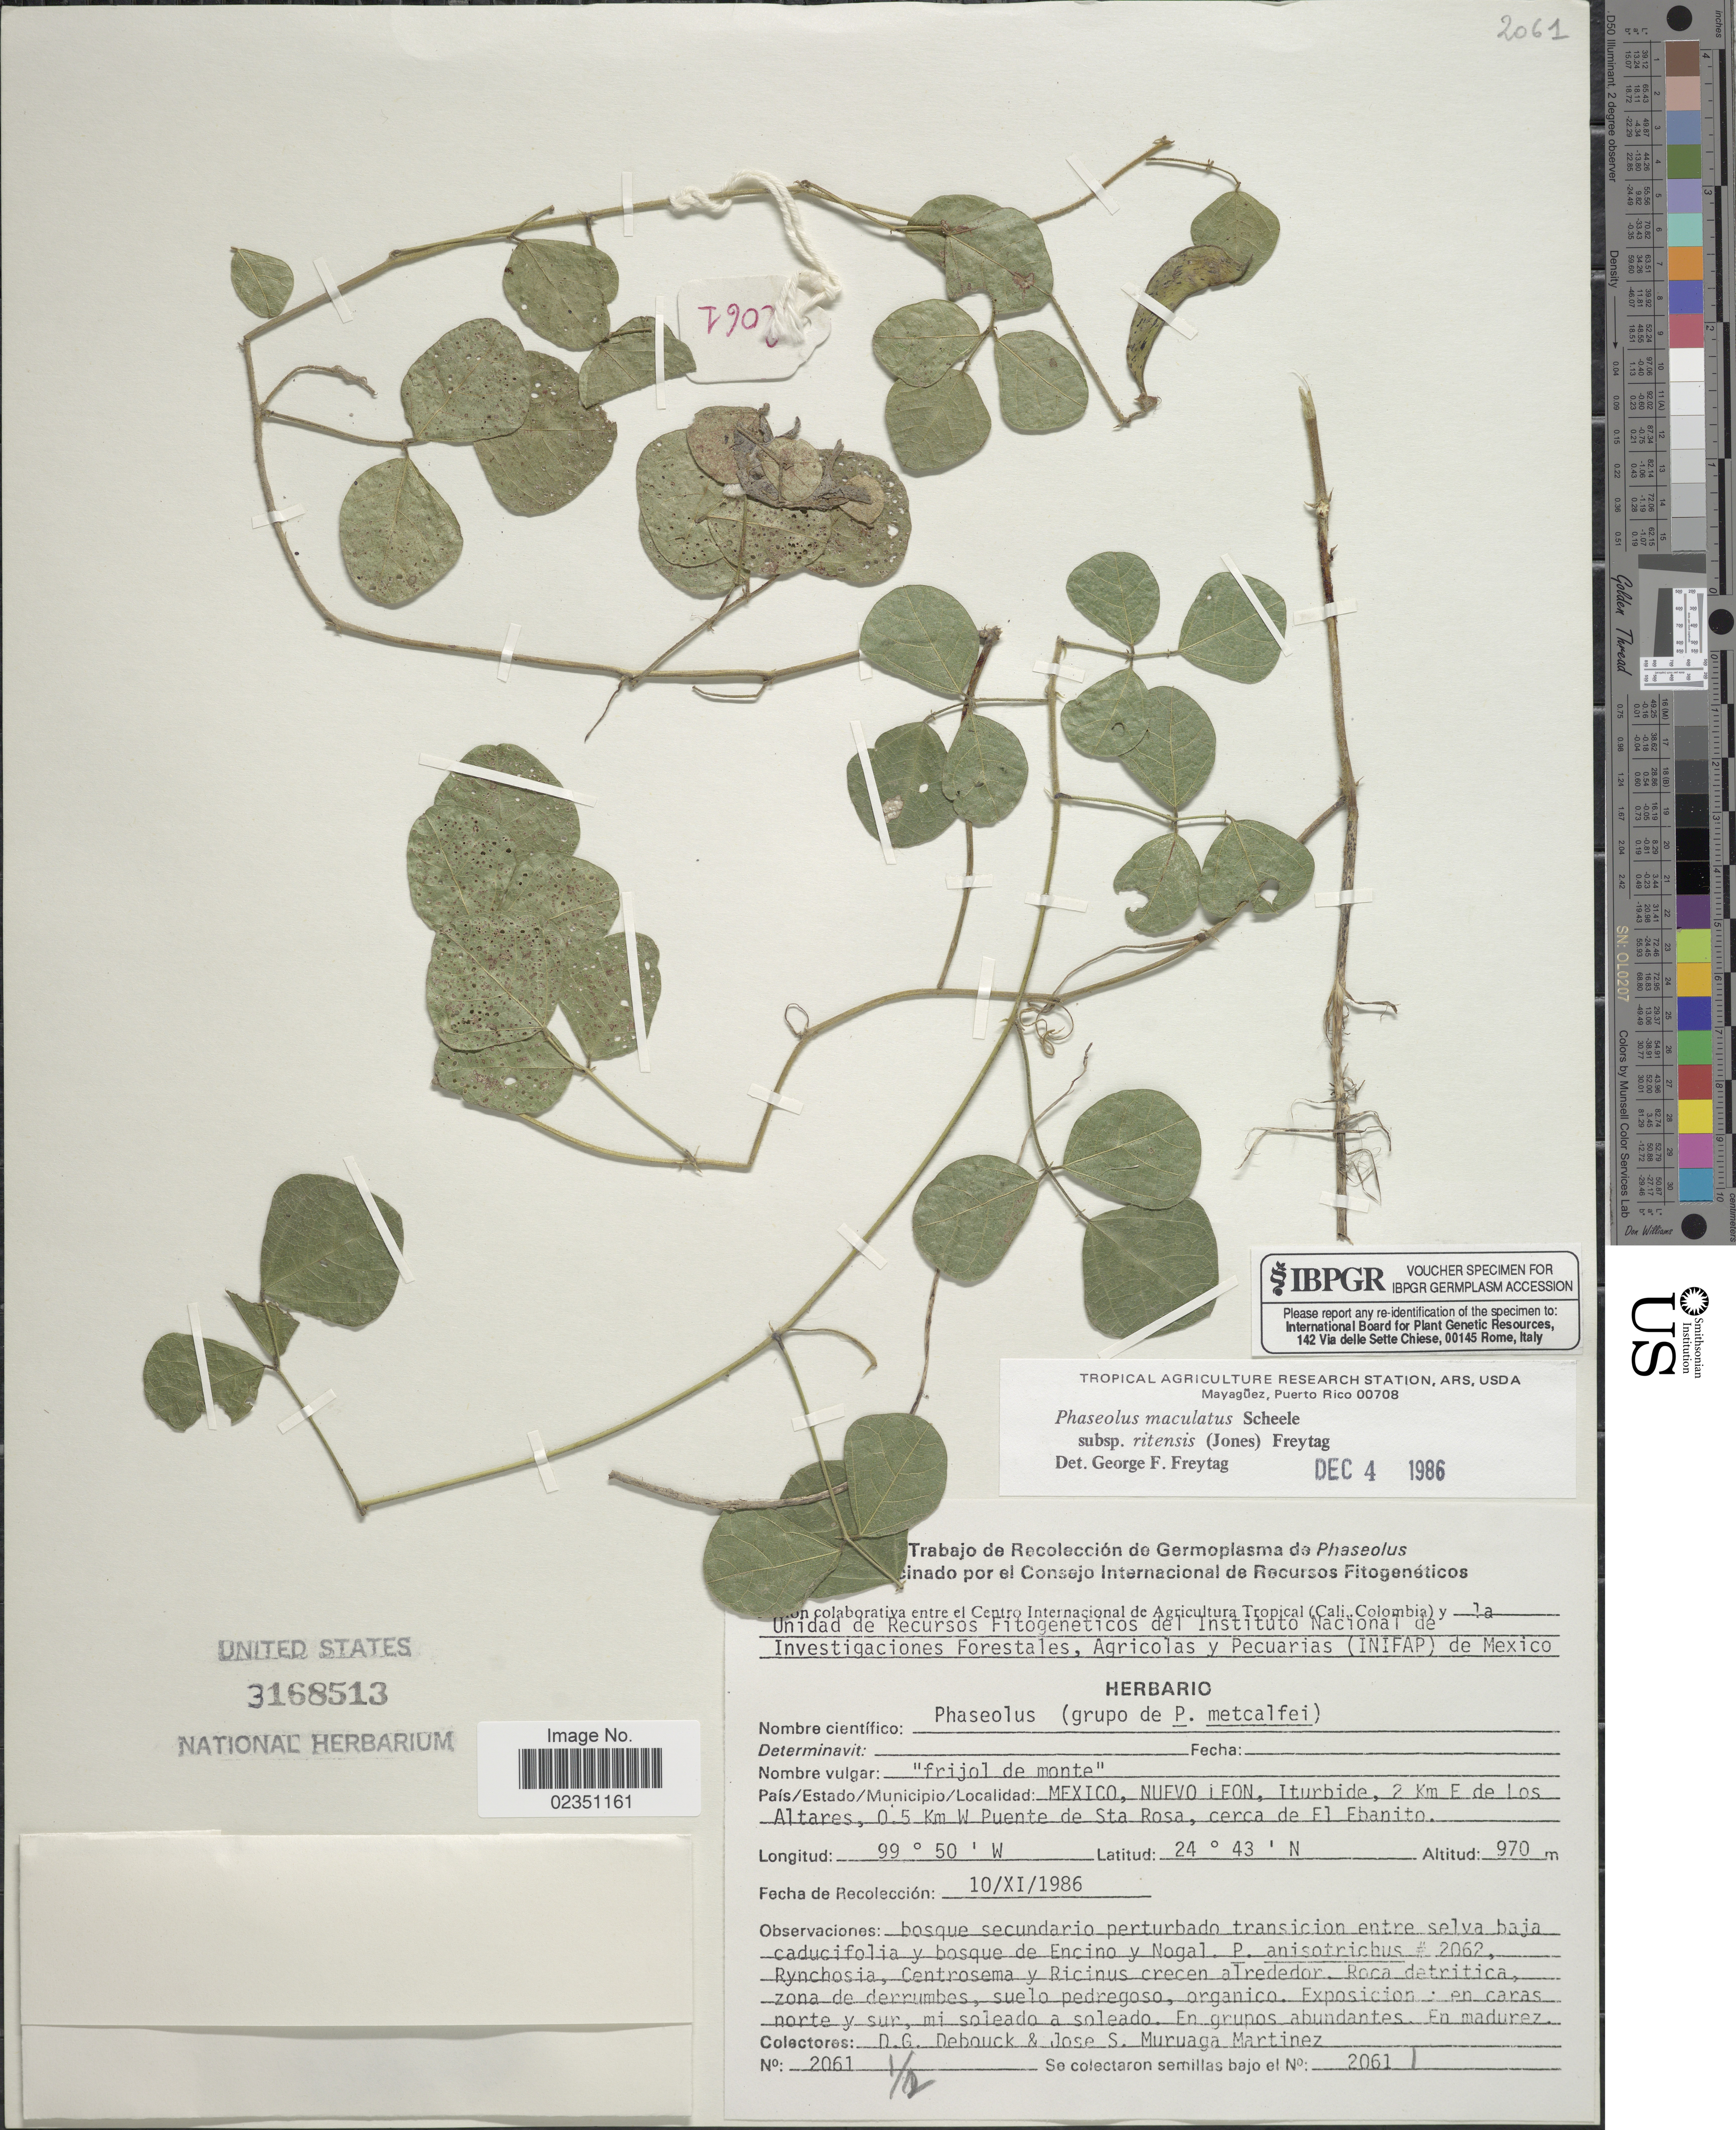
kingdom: Plantae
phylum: Tracheophyta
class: Magnoliopsida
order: Fabales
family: Fabaceae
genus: Phaseolus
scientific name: Phaseolus maculatus subsp. ritensis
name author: (M.E. Jones) Freytag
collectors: D. Debouck & J. Muruaga Martinez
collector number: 2061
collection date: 1986-11-10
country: Mexico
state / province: Nuevo León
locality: Iturbide, 2 Km E de Los Altares, 0.5 Km W Puente de Sta Rosa, cerca de El Ebanito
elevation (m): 970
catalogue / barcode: US 3168513